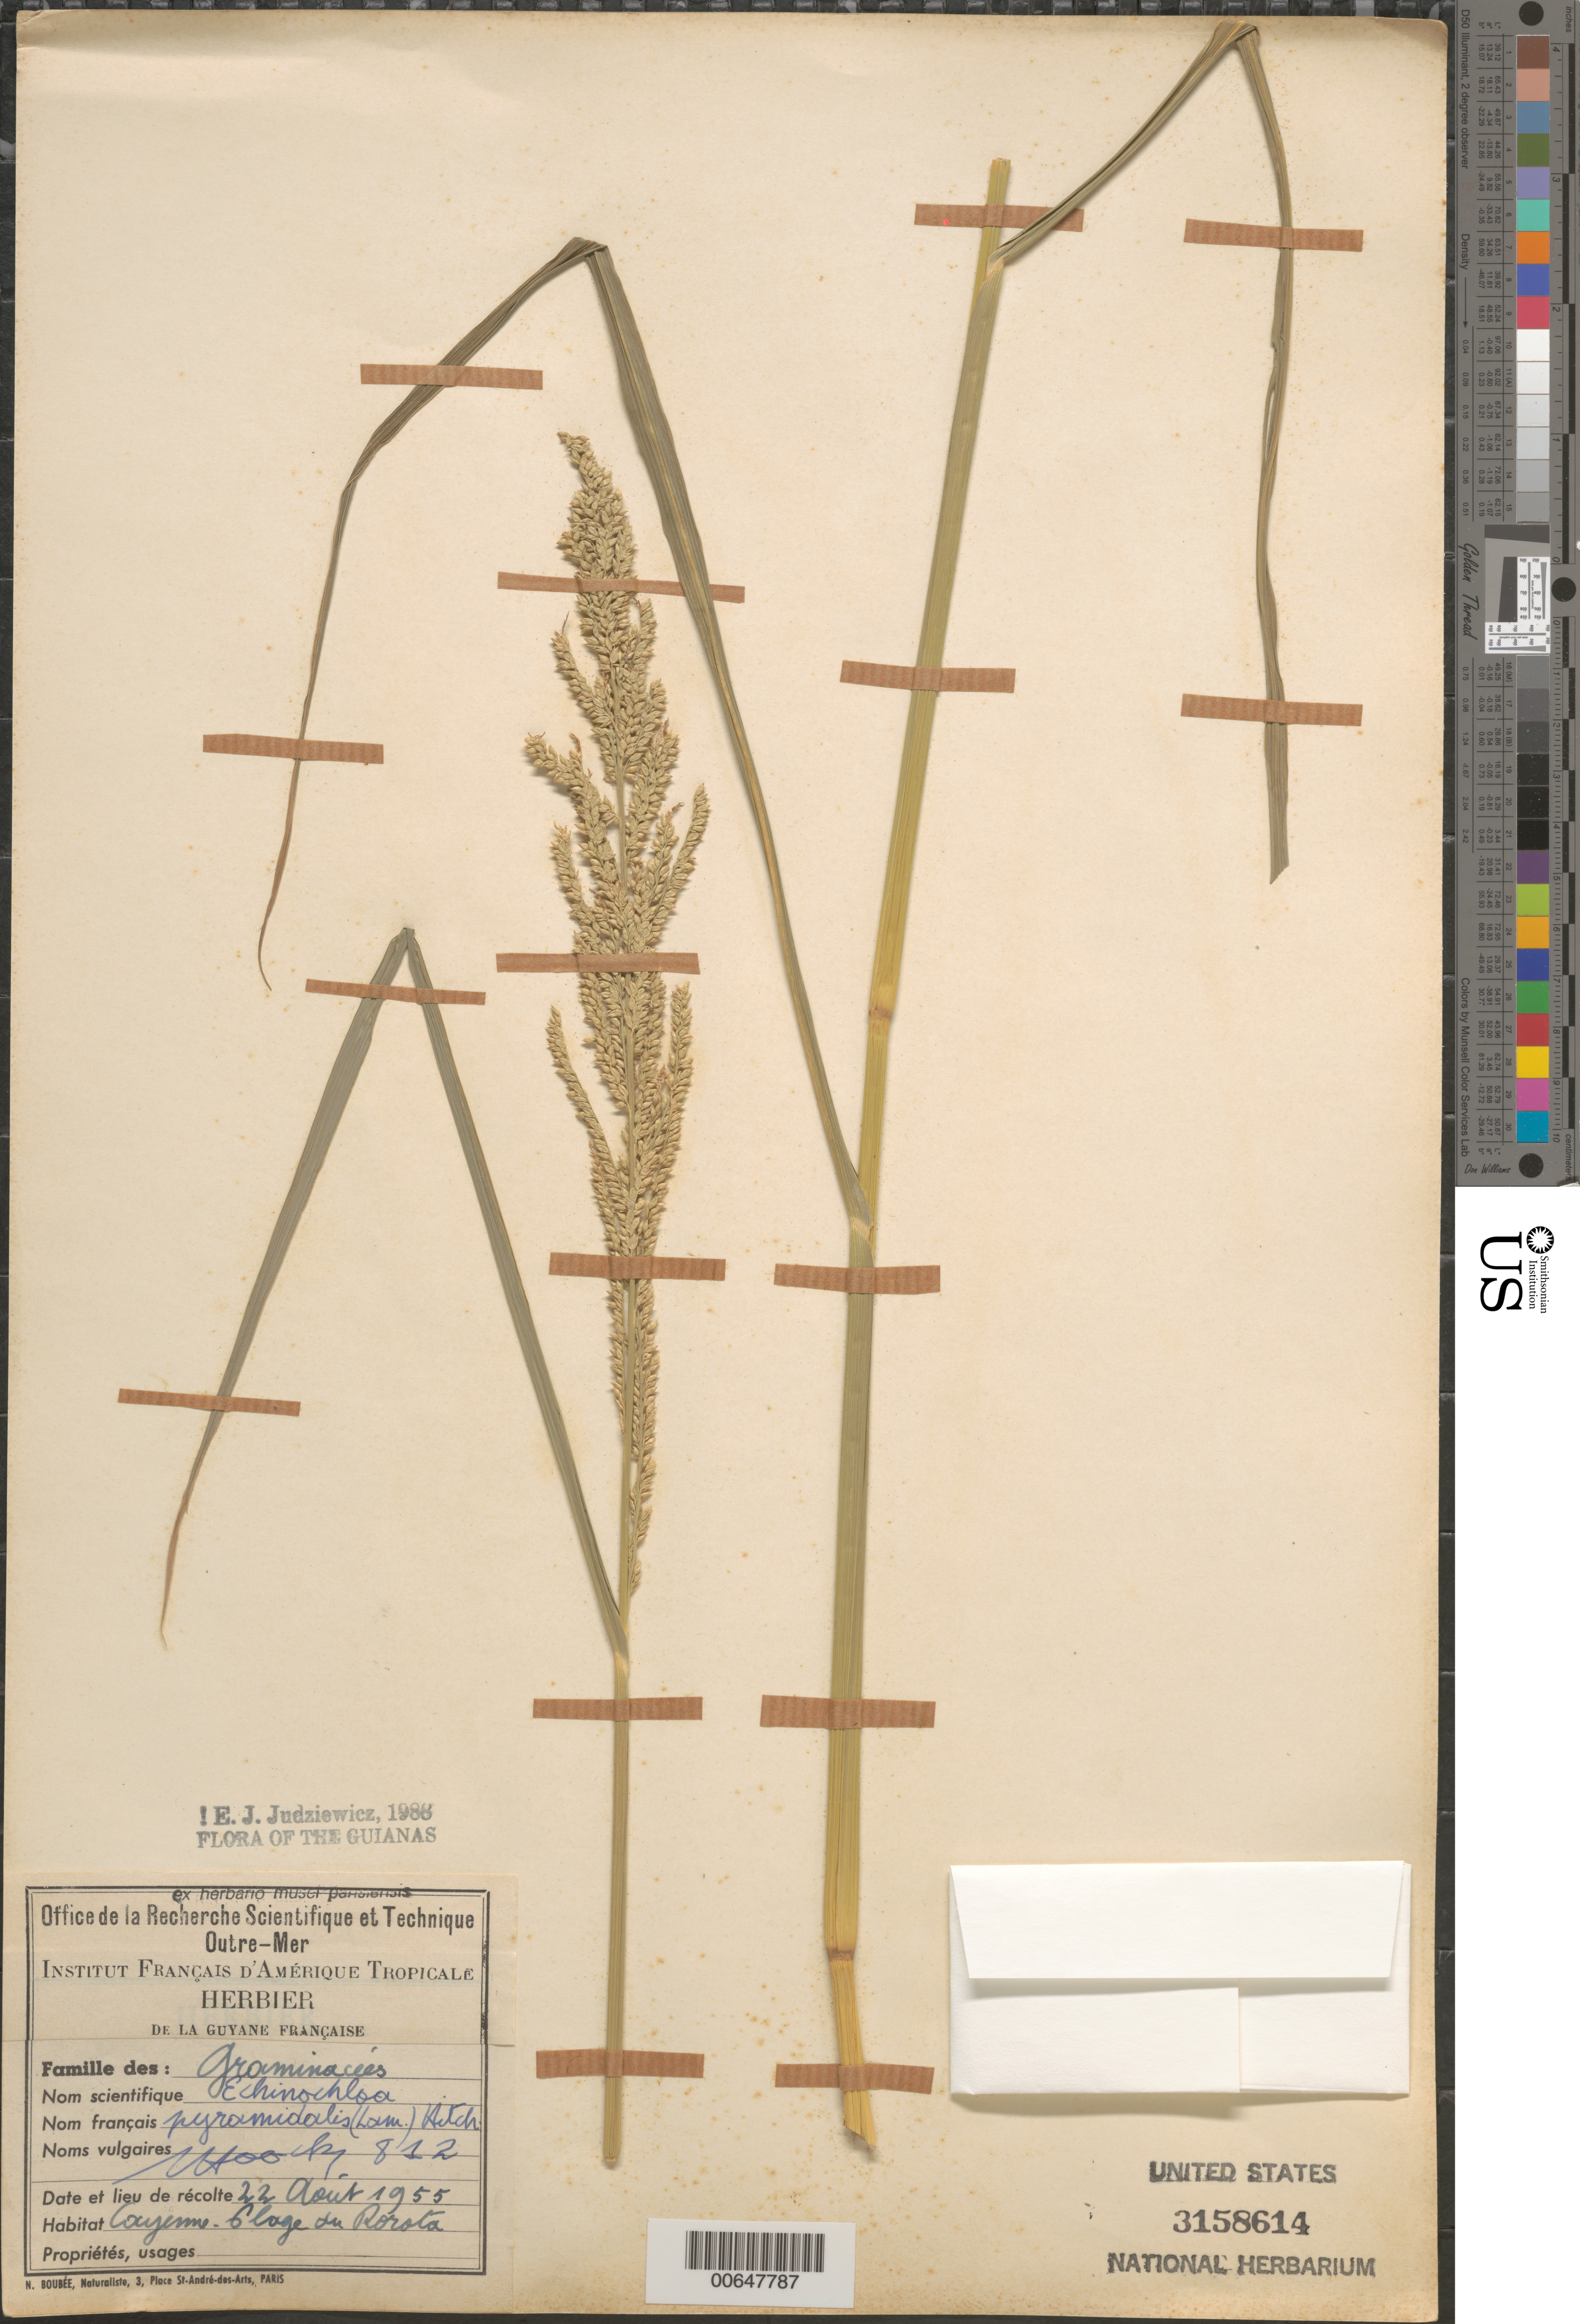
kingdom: Plantae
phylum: Tracheophyta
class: Liliopsida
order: Poales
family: Poaceae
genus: Echinolaena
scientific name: Echinolaena inflexa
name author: (Poir.) Chase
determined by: Judziewicz, E. J.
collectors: J. Hoock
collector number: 812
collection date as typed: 22-Aug-55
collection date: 1955-08-22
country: French Guiana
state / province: Cayenne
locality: Cayenne, plage du Rorota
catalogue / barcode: US 3158614